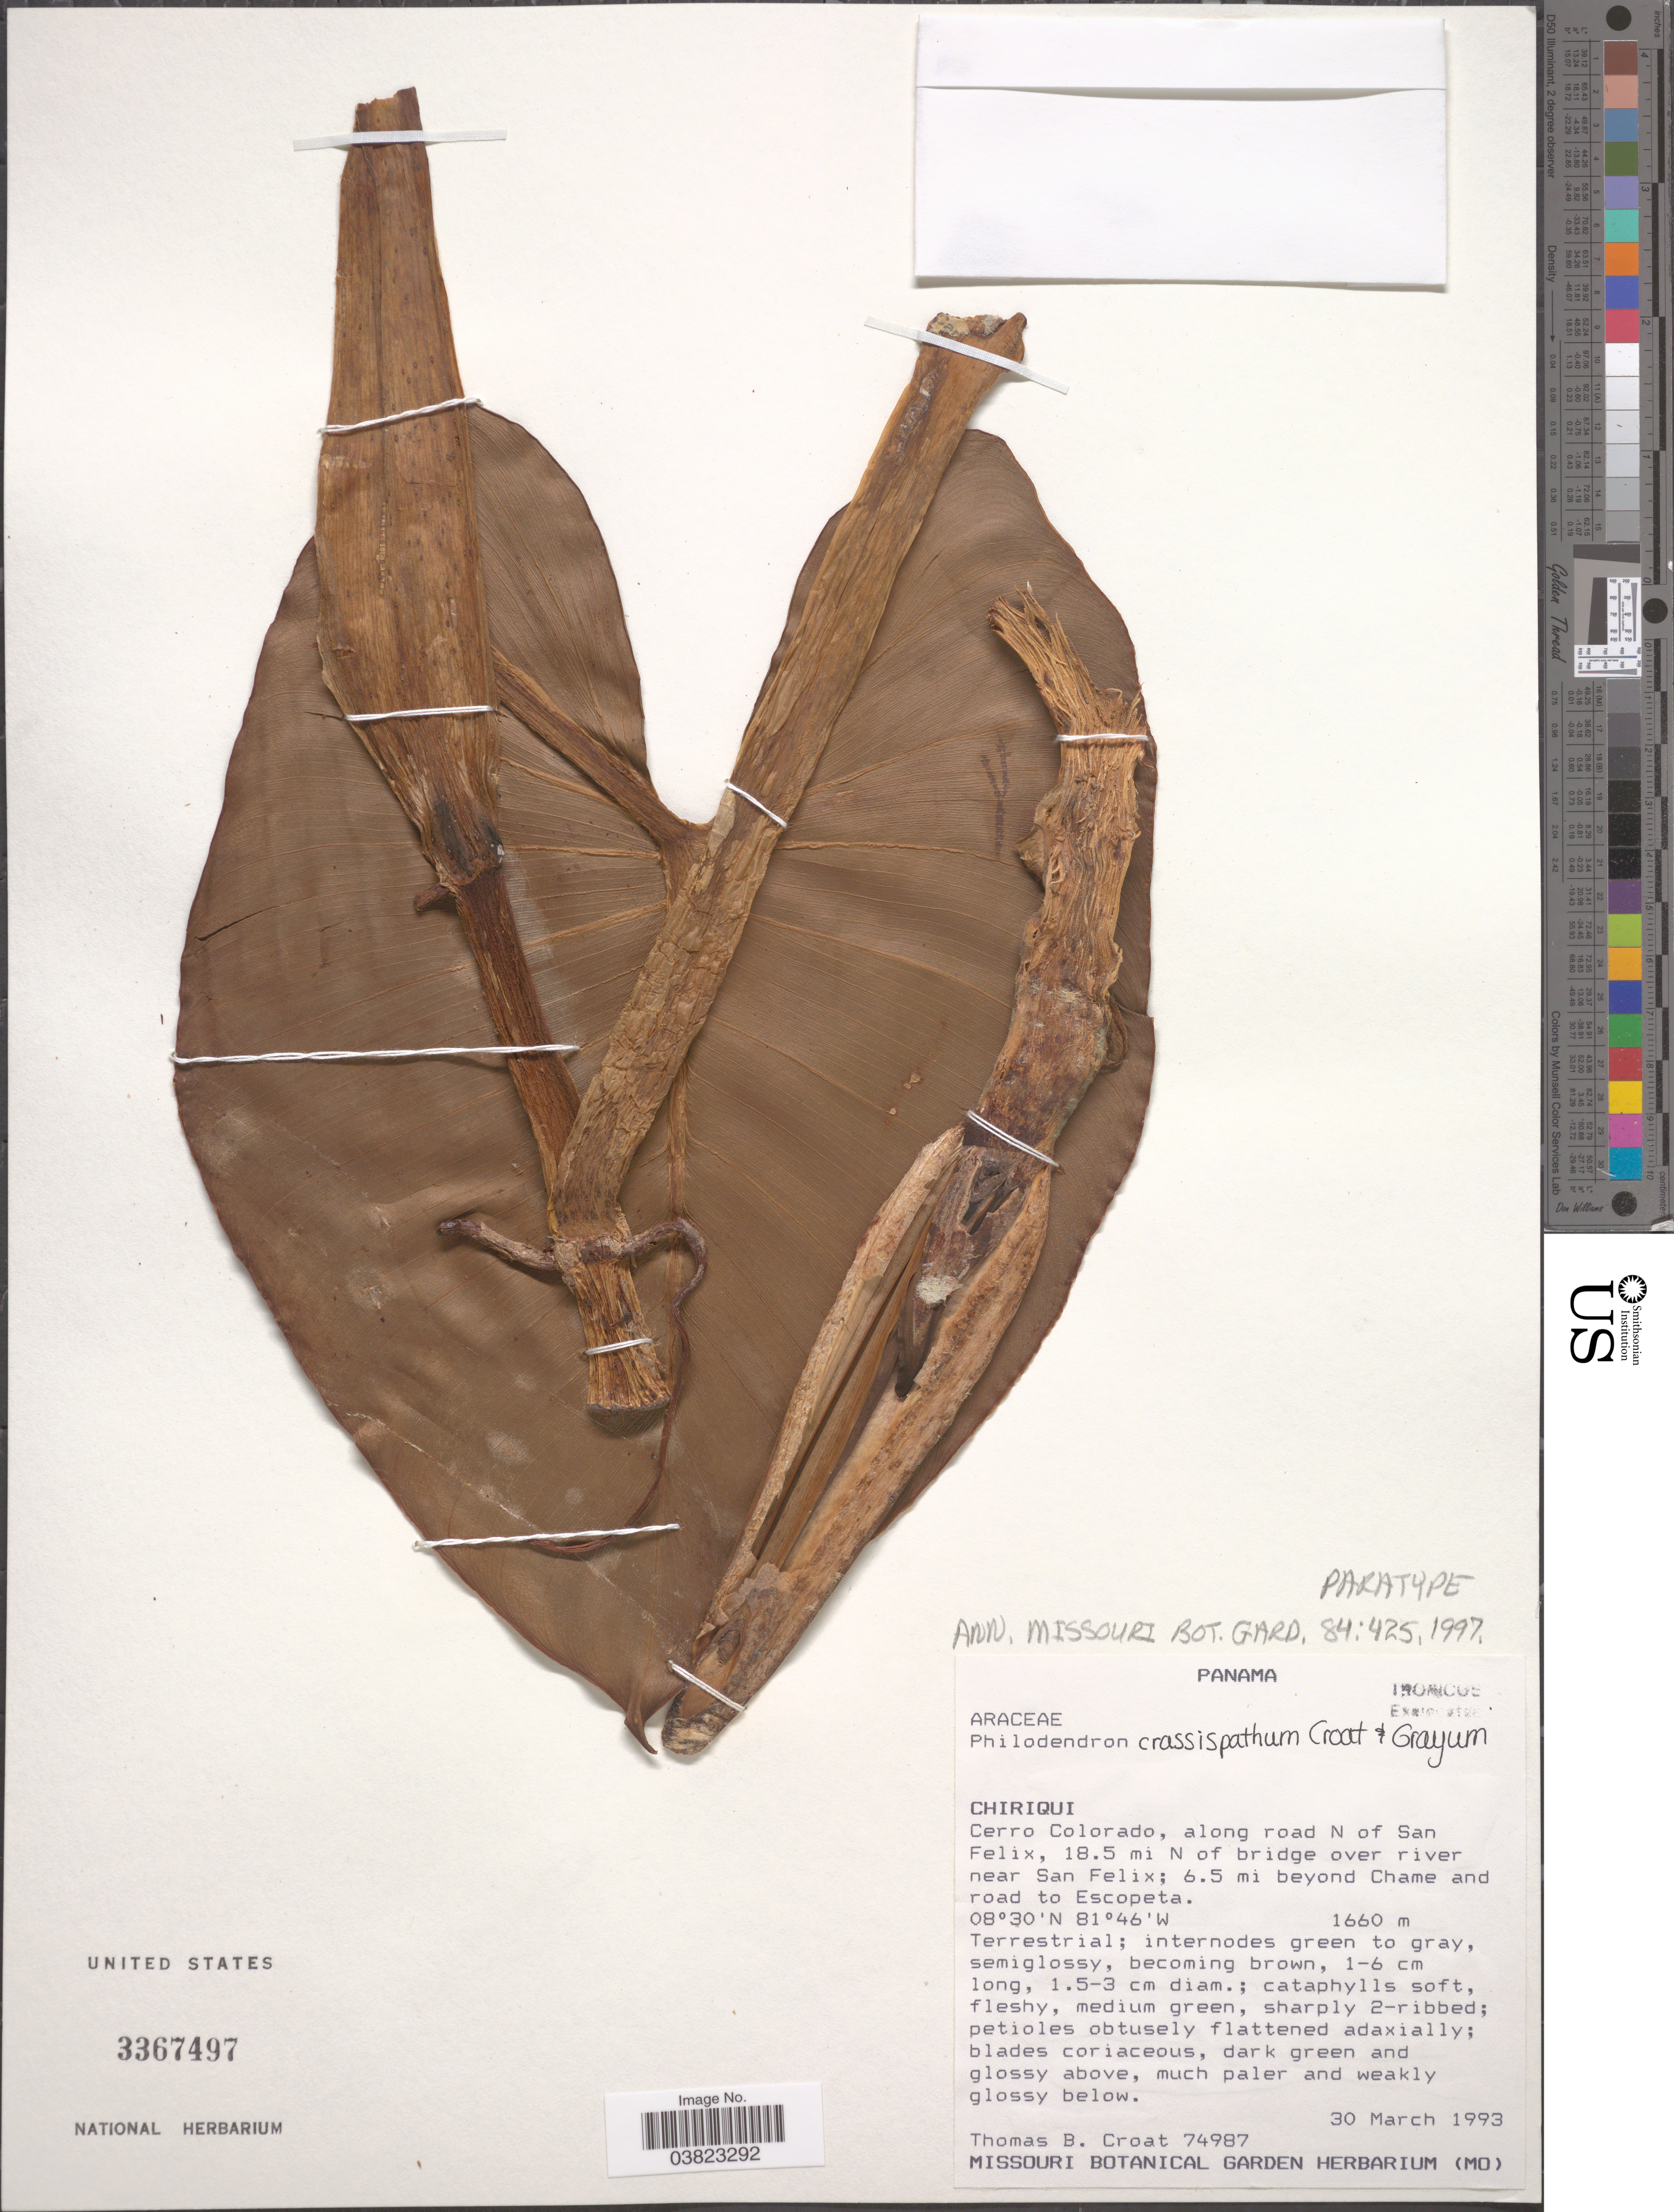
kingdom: Plantae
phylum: Tracheophyta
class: Liliopsida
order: Alismatales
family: Araceae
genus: Philodendron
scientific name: Philodendron crassispathum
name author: Croat & Grayum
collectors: T. B. Croat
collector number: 74987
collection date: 1993-03-30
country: Panama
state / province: Chiriqui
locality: Cerro Colorado, along road N of San Felix, 18.5 mi N of bridge over river near San Felix; 6.5 mi beyond Chame and road to Escopeta.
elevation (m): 1660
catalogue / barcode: US 3367497